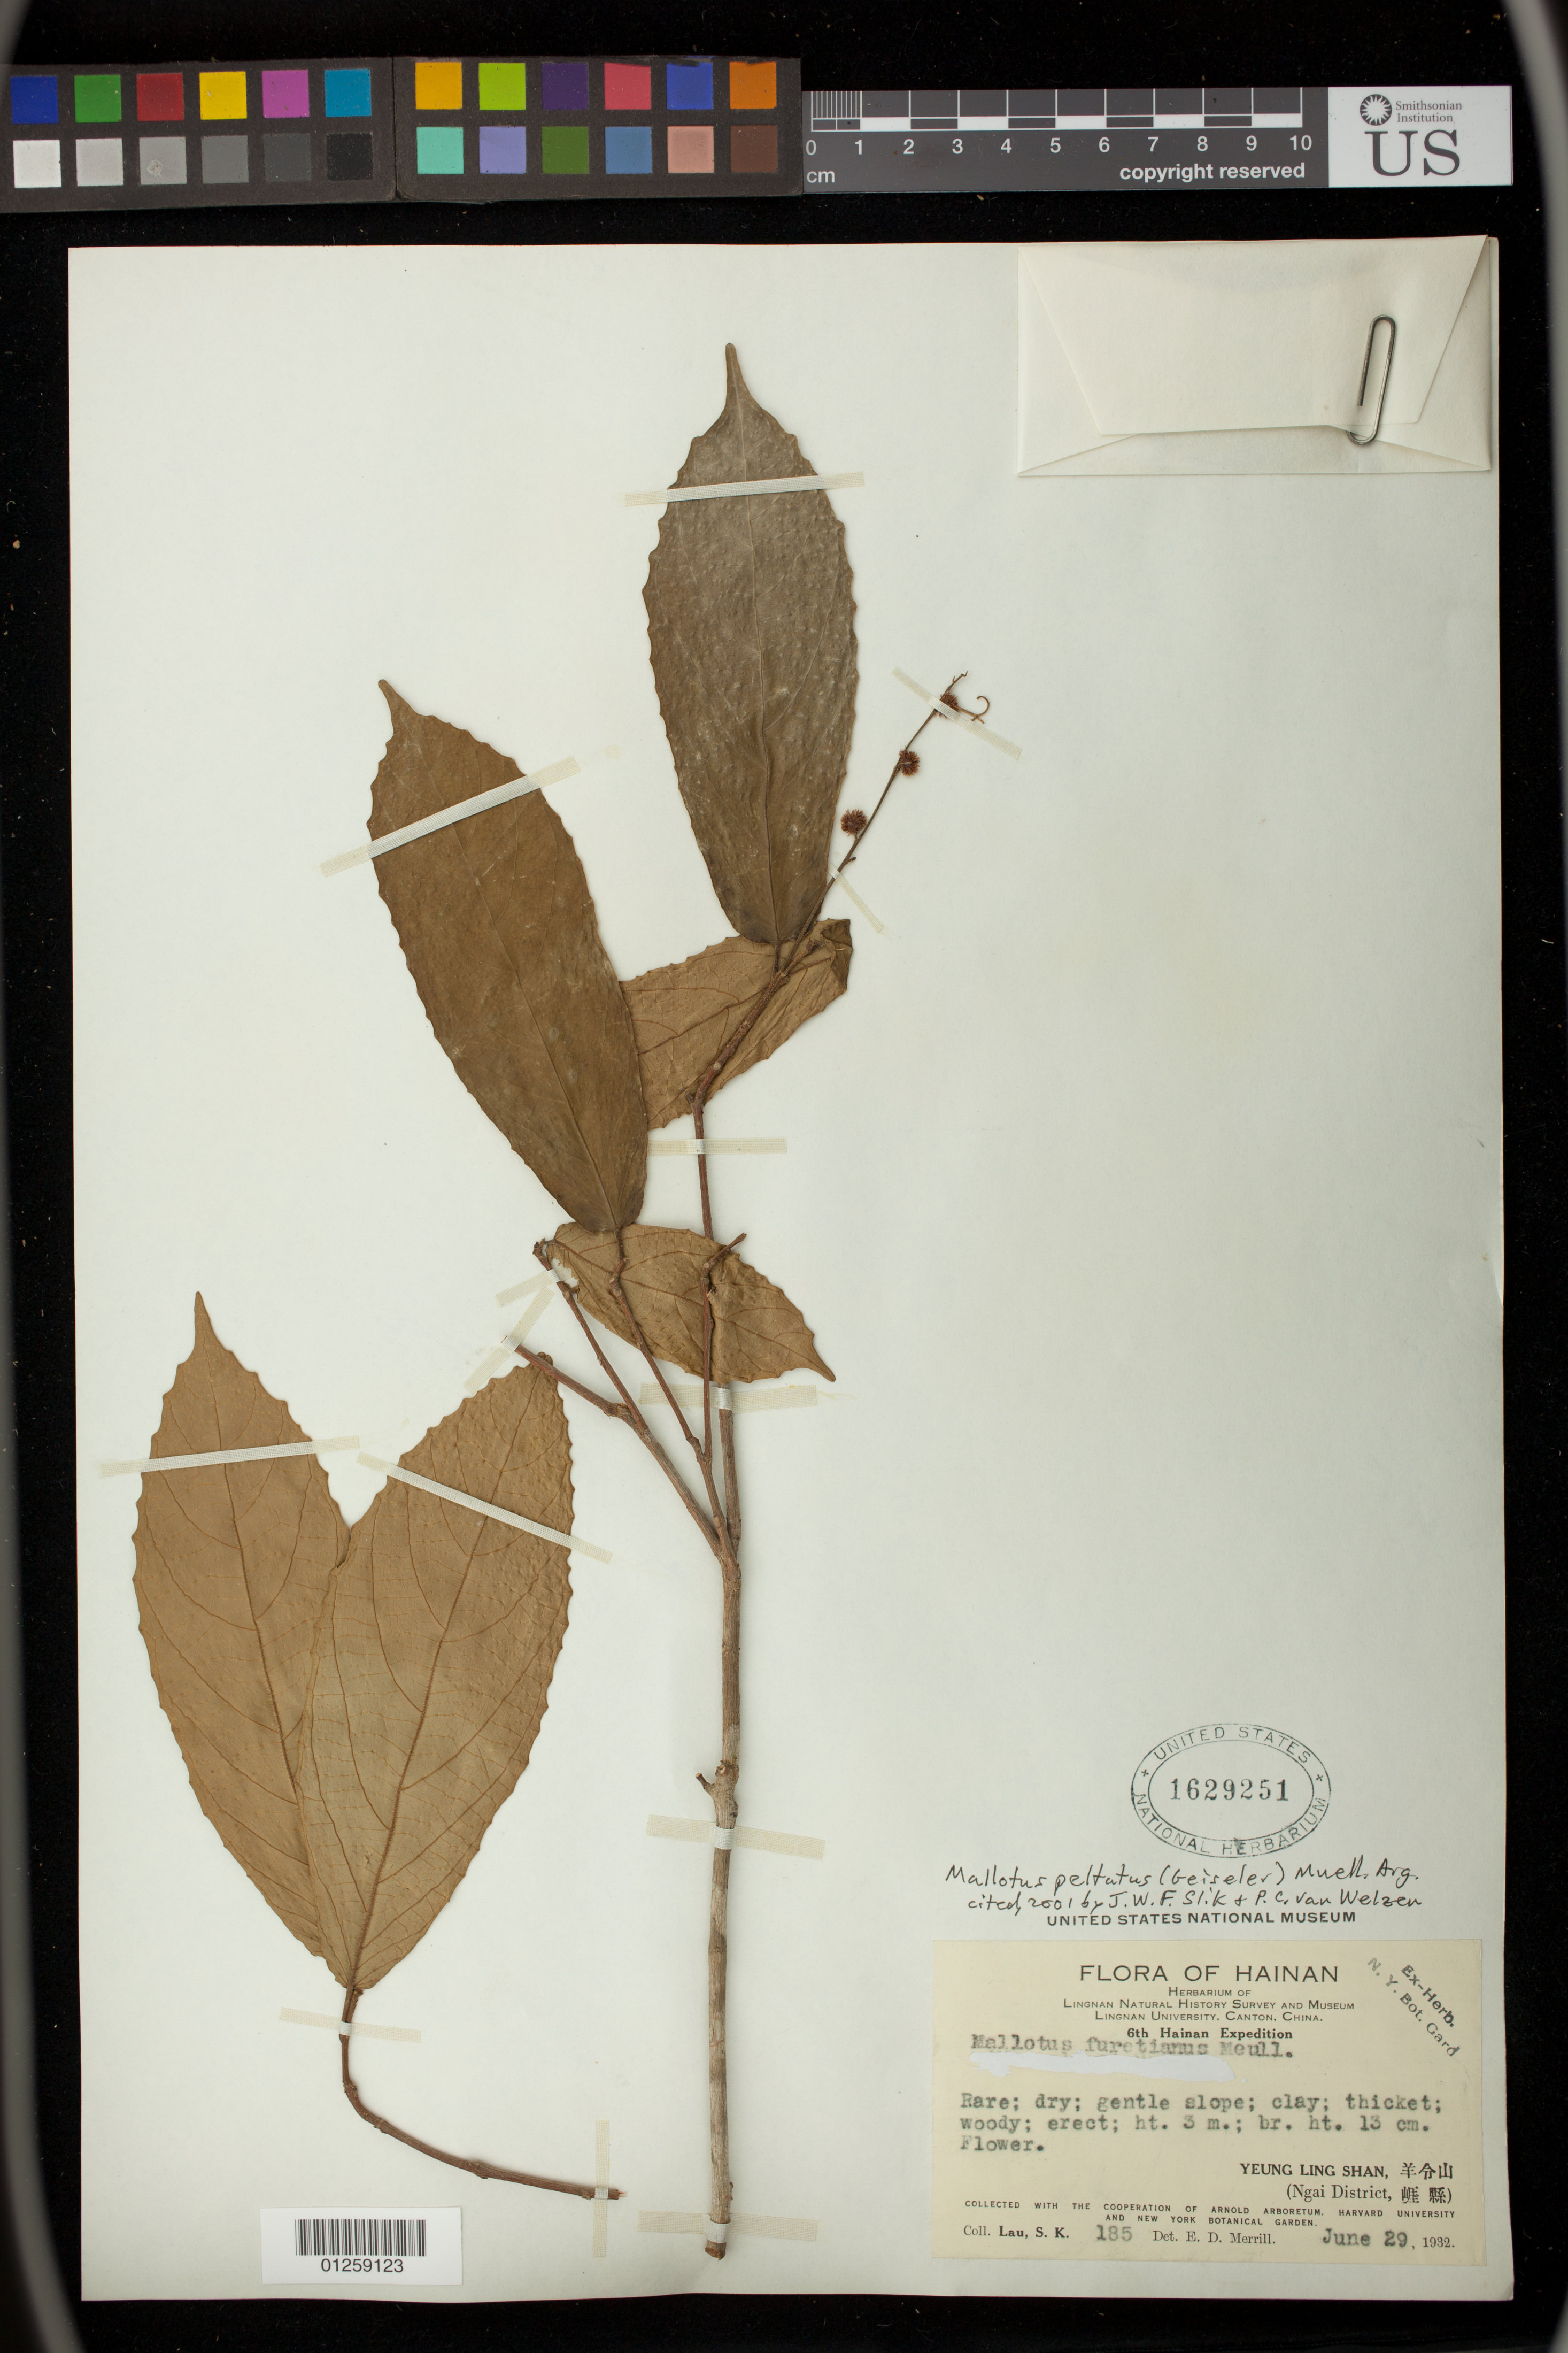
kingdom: Plantae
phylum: Tracheophyta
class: Magnoliopsida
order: Malpighiales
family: Euphorbiaceae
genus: Mallotus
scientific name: Mallotus peltatus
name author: (Geiseler) Müll. Arg.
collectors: S. K. Lau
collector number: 185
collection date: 1932-06-29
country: China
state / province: Hainan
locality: Yeung Ling Shan (Ngai District)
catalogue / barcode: US 1629251